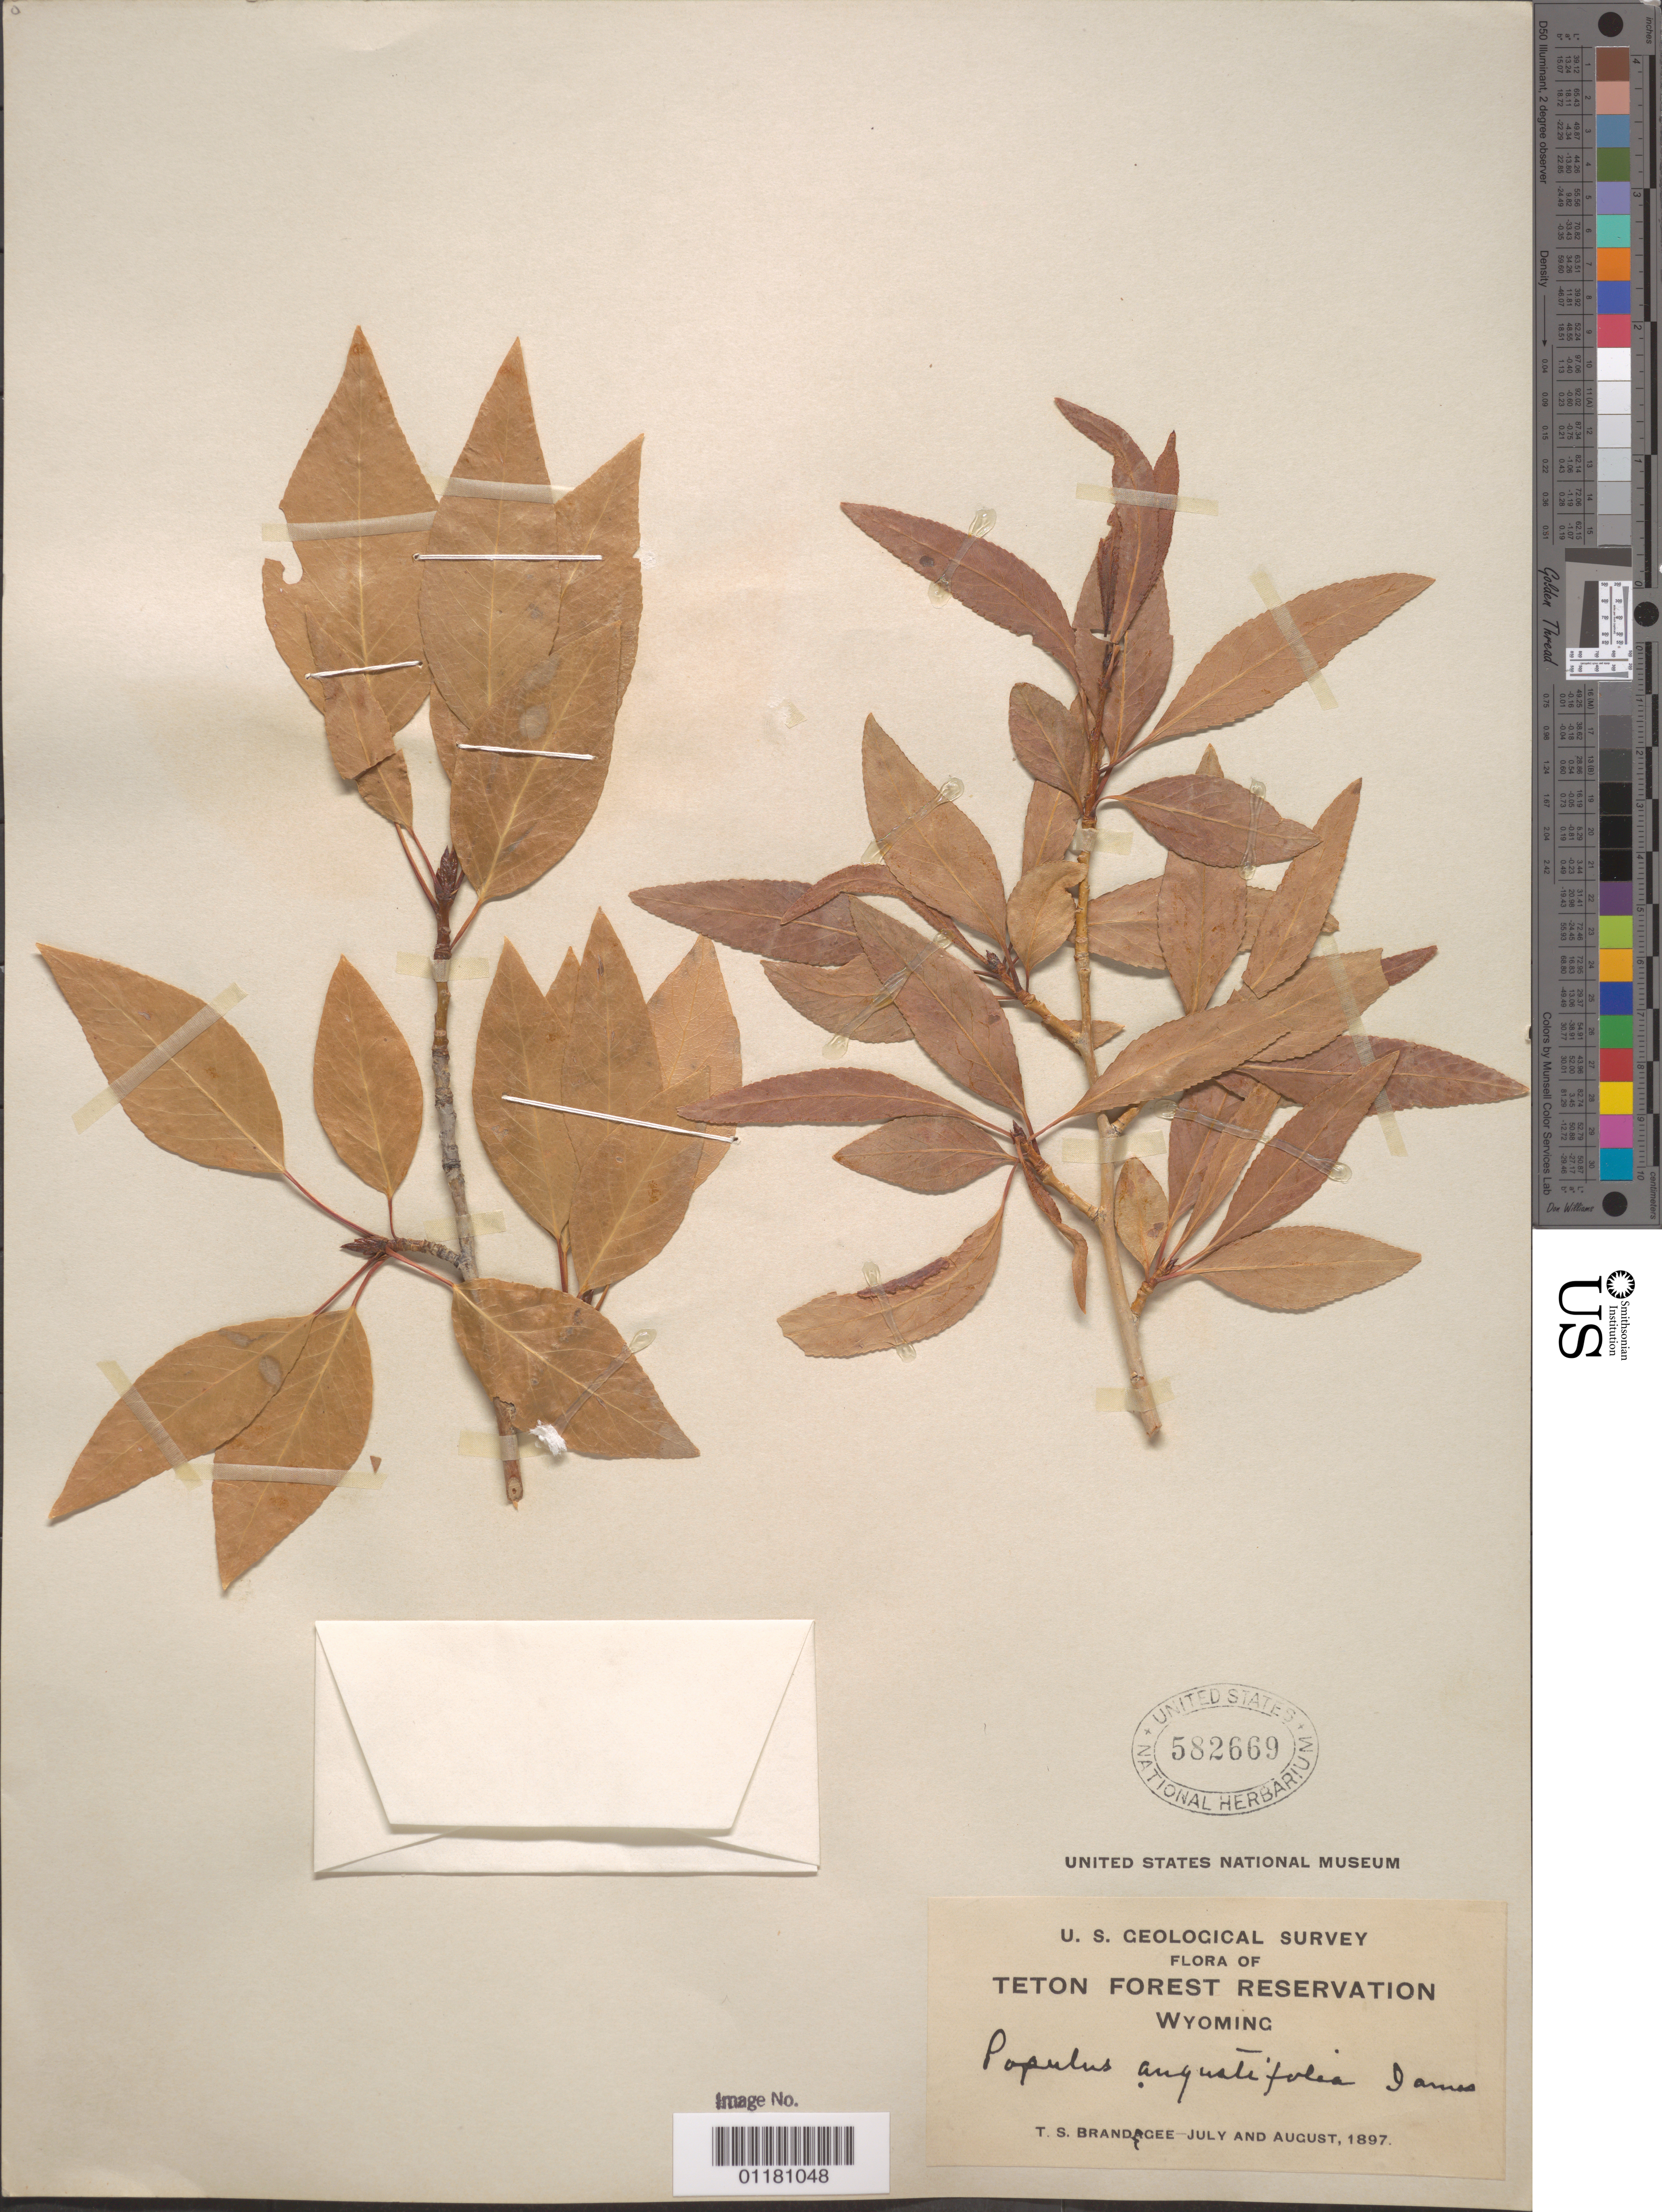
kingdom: Plantae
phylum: Tracheophyta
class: Magnoliopsida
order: Malpighiales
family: Salicaceae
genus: Populus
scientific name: Populus angustifolia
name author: E. James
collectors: T. S. Brandegee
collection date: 1897-07/1897-08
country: United States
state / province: Wyoming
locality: Teton Forest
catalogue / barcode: US 582669